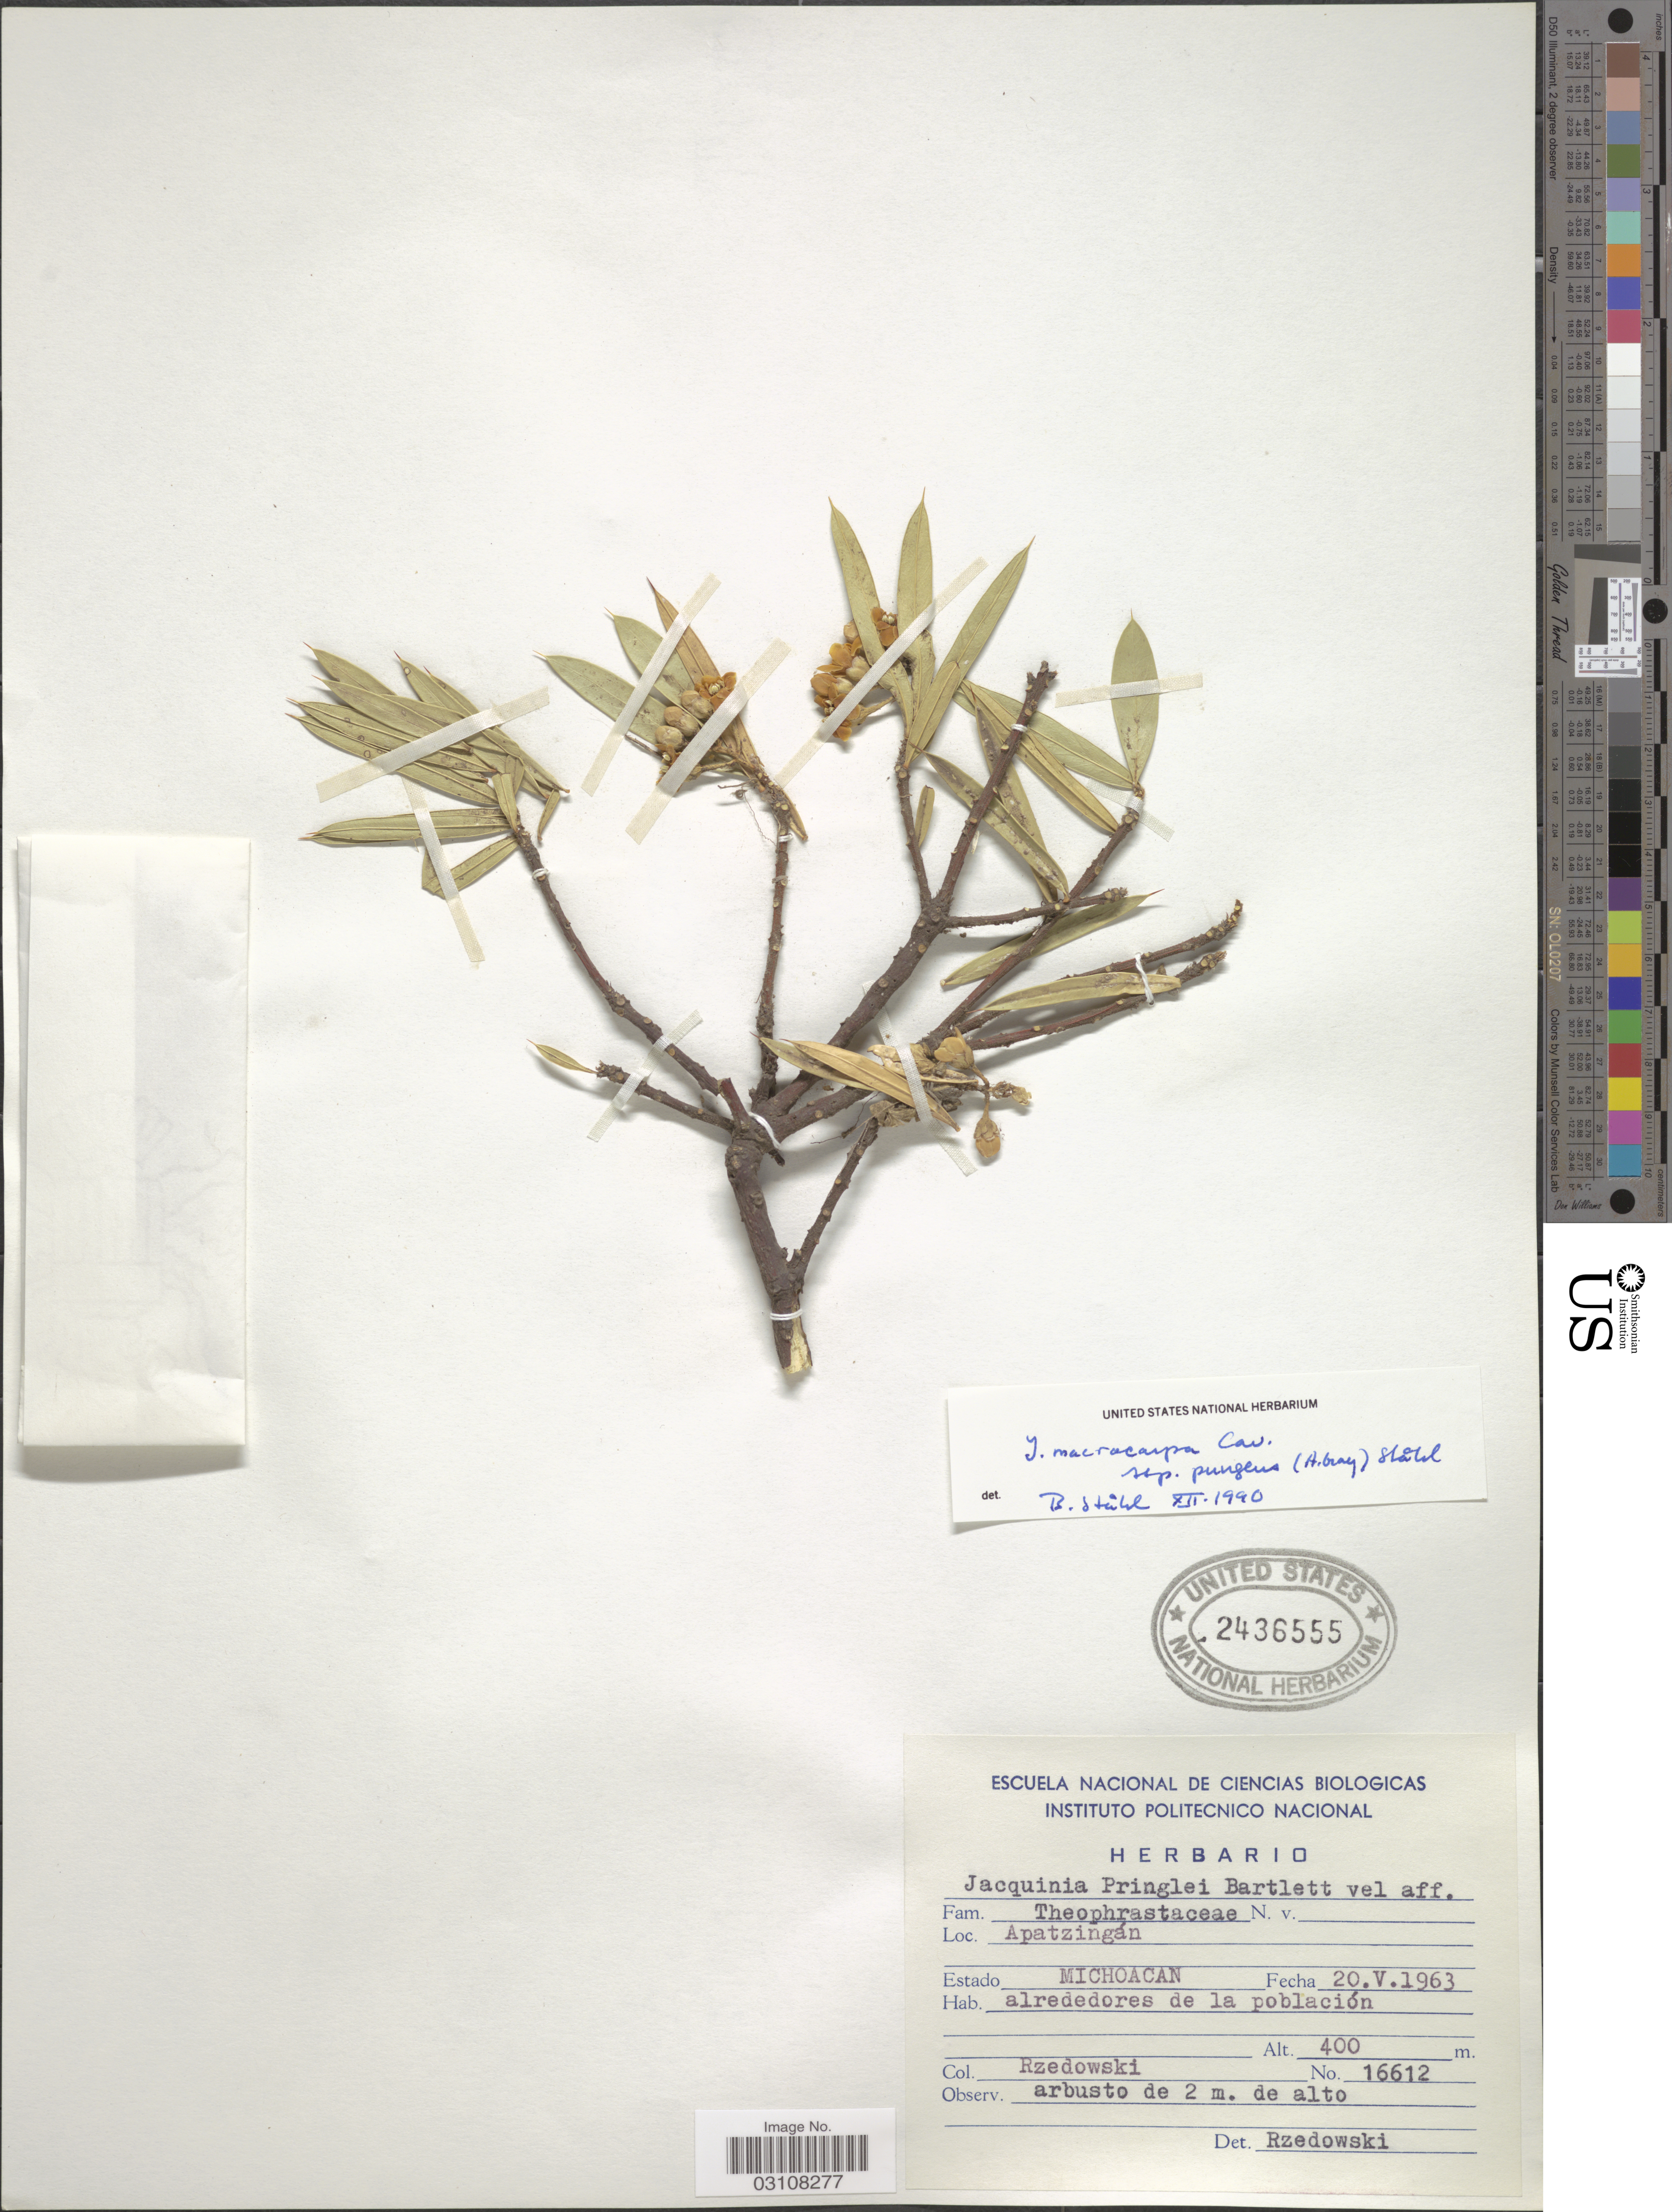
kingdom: Plantae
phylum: Tracheophyta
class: Magnoliopsida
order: Ericales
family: Primulaceae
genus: Jacquinia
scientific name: Jacquinia macrocarpa subsp. pungens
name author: Cav.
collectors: Rzedowski, --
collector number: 16612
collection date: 1963-05-20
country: Mexico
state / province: Michoacán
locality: Apatzingán.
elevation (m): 400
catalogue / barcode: US 2436555